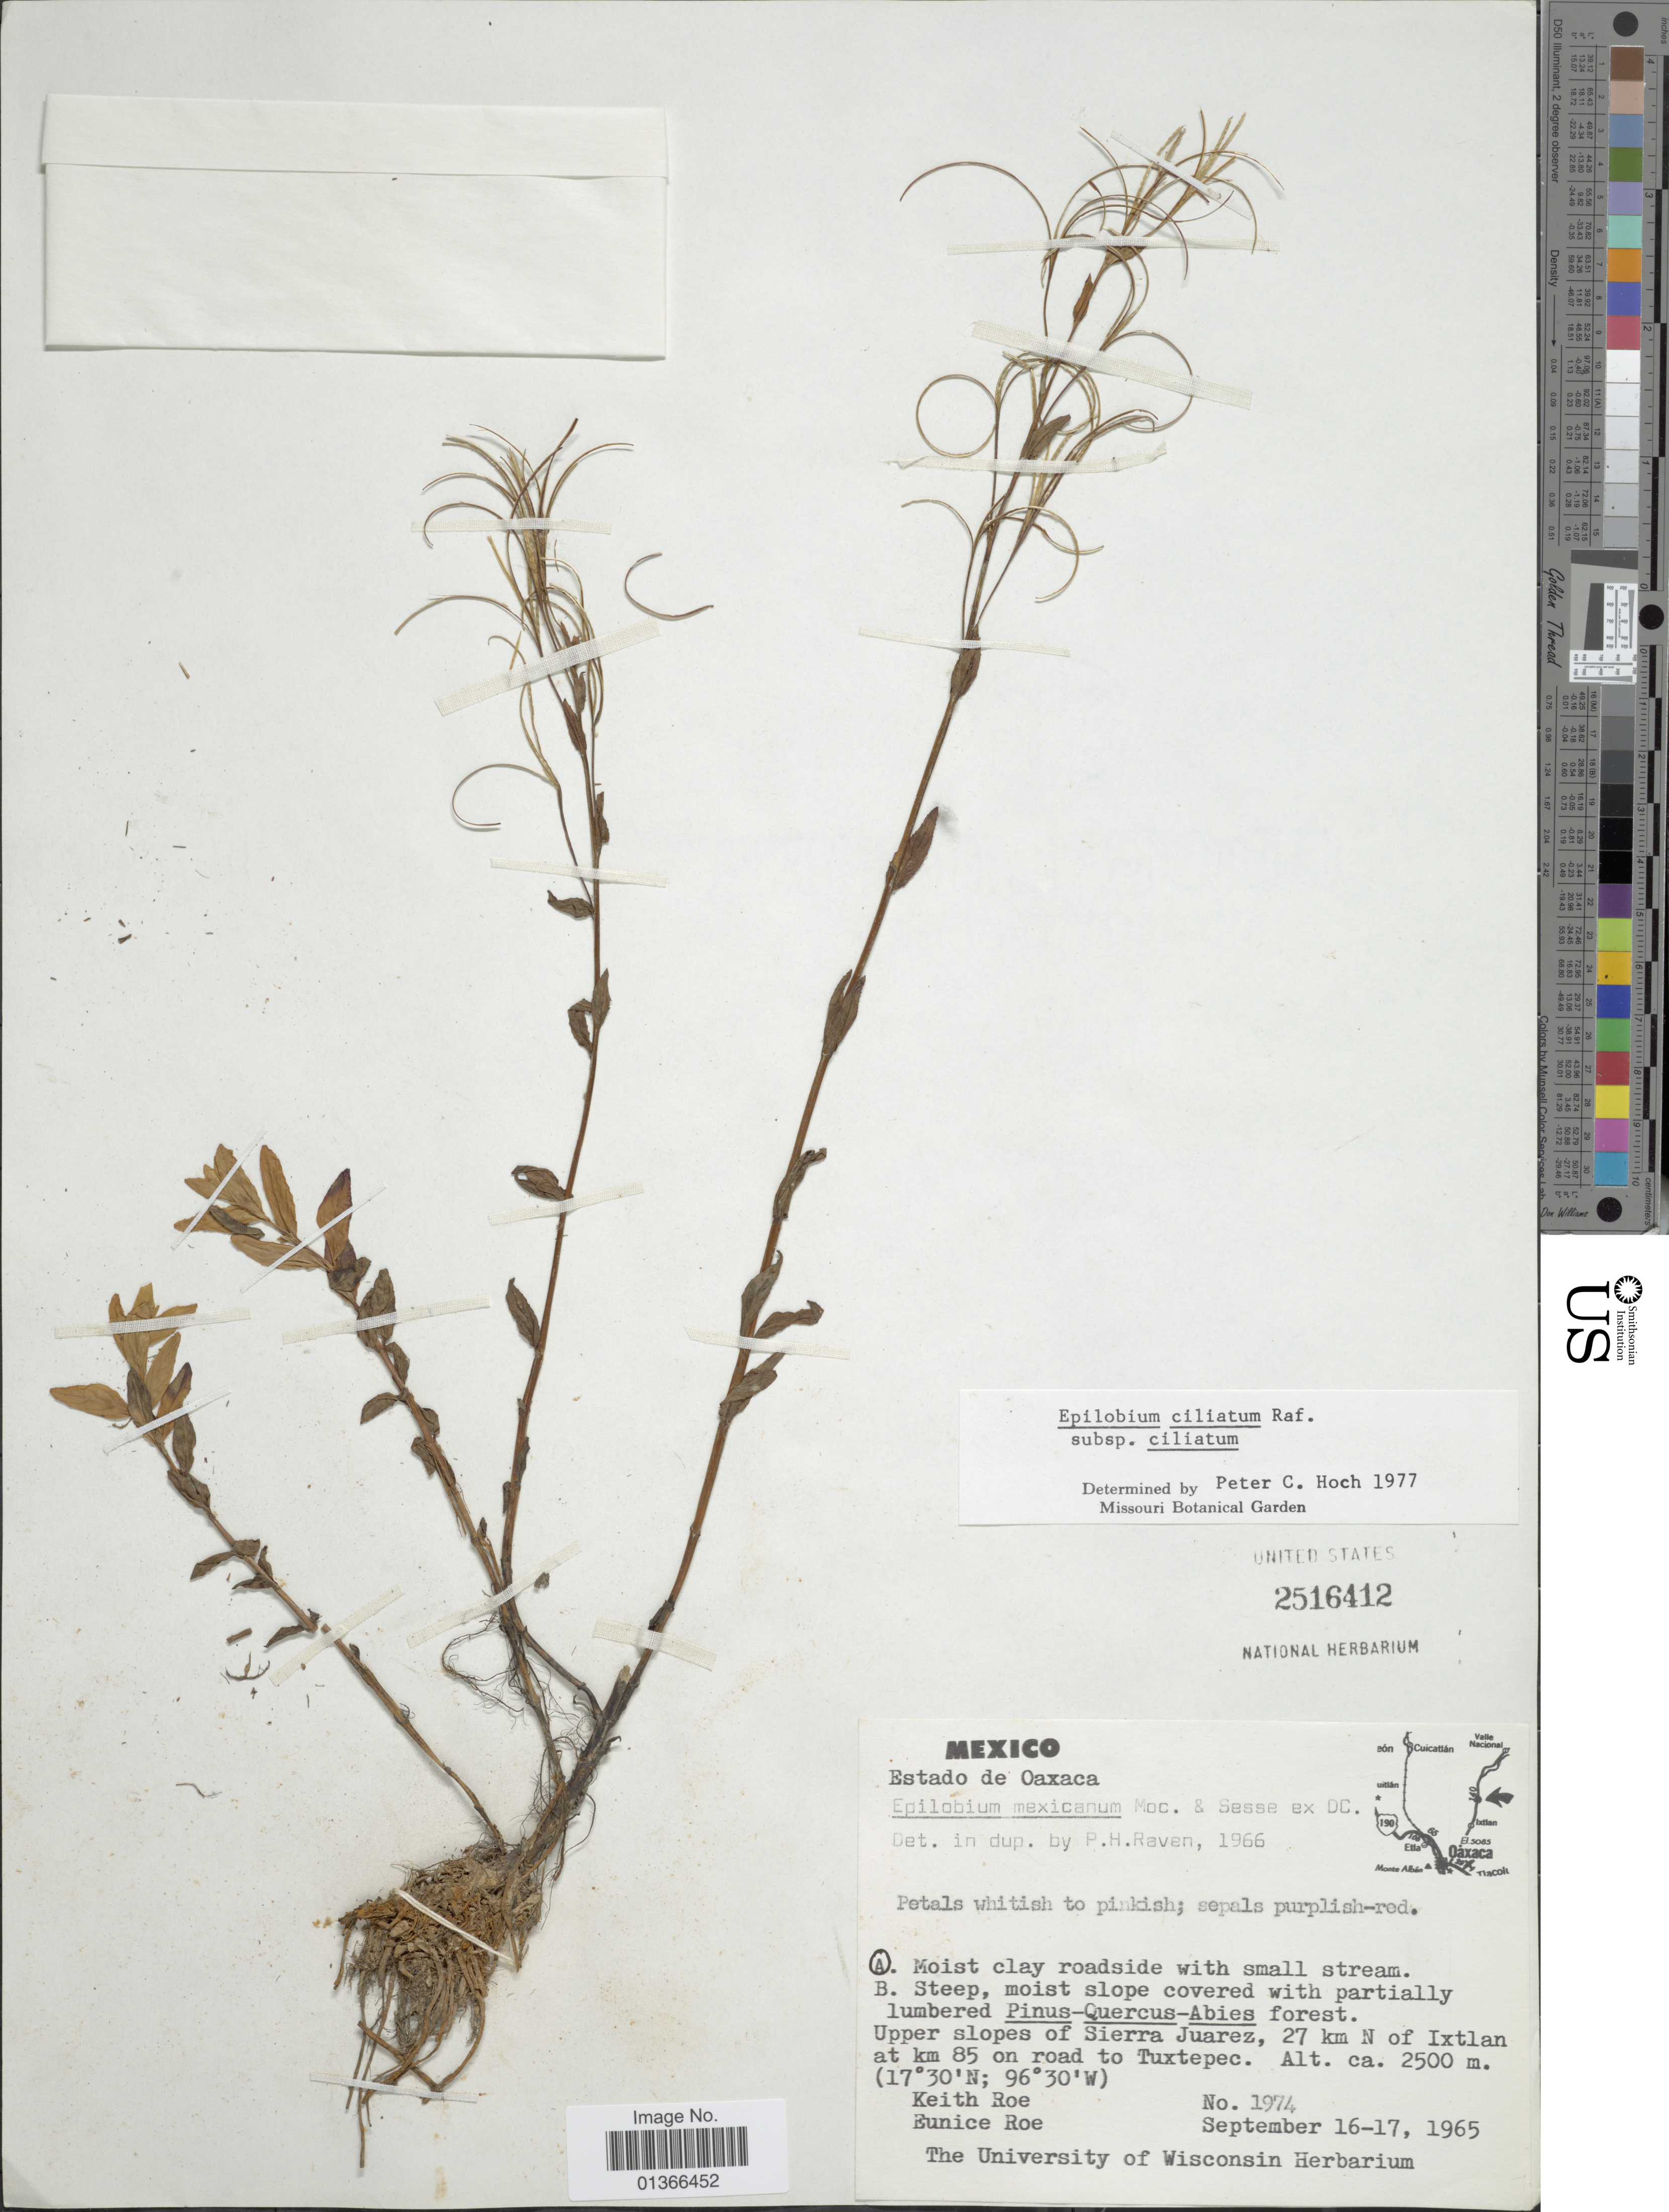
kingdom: Plantae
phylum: Tracheophyta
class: Magnoliopsida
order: Myrtales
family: Onagraceae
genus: Epilobium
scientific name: Epilobium ciliatum subsp. ciliatum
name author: Raf.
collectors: K. E. Roe & E. Roe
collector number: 1974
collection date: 1965-09-16/1965-09-17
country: Mexico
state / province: Oaxaca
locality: Upper slopes of Sierra Juarez, 27 km N of Ixtlan at km 85 on road to Tuxtepec.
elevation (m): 2500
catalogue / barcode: US 2516412